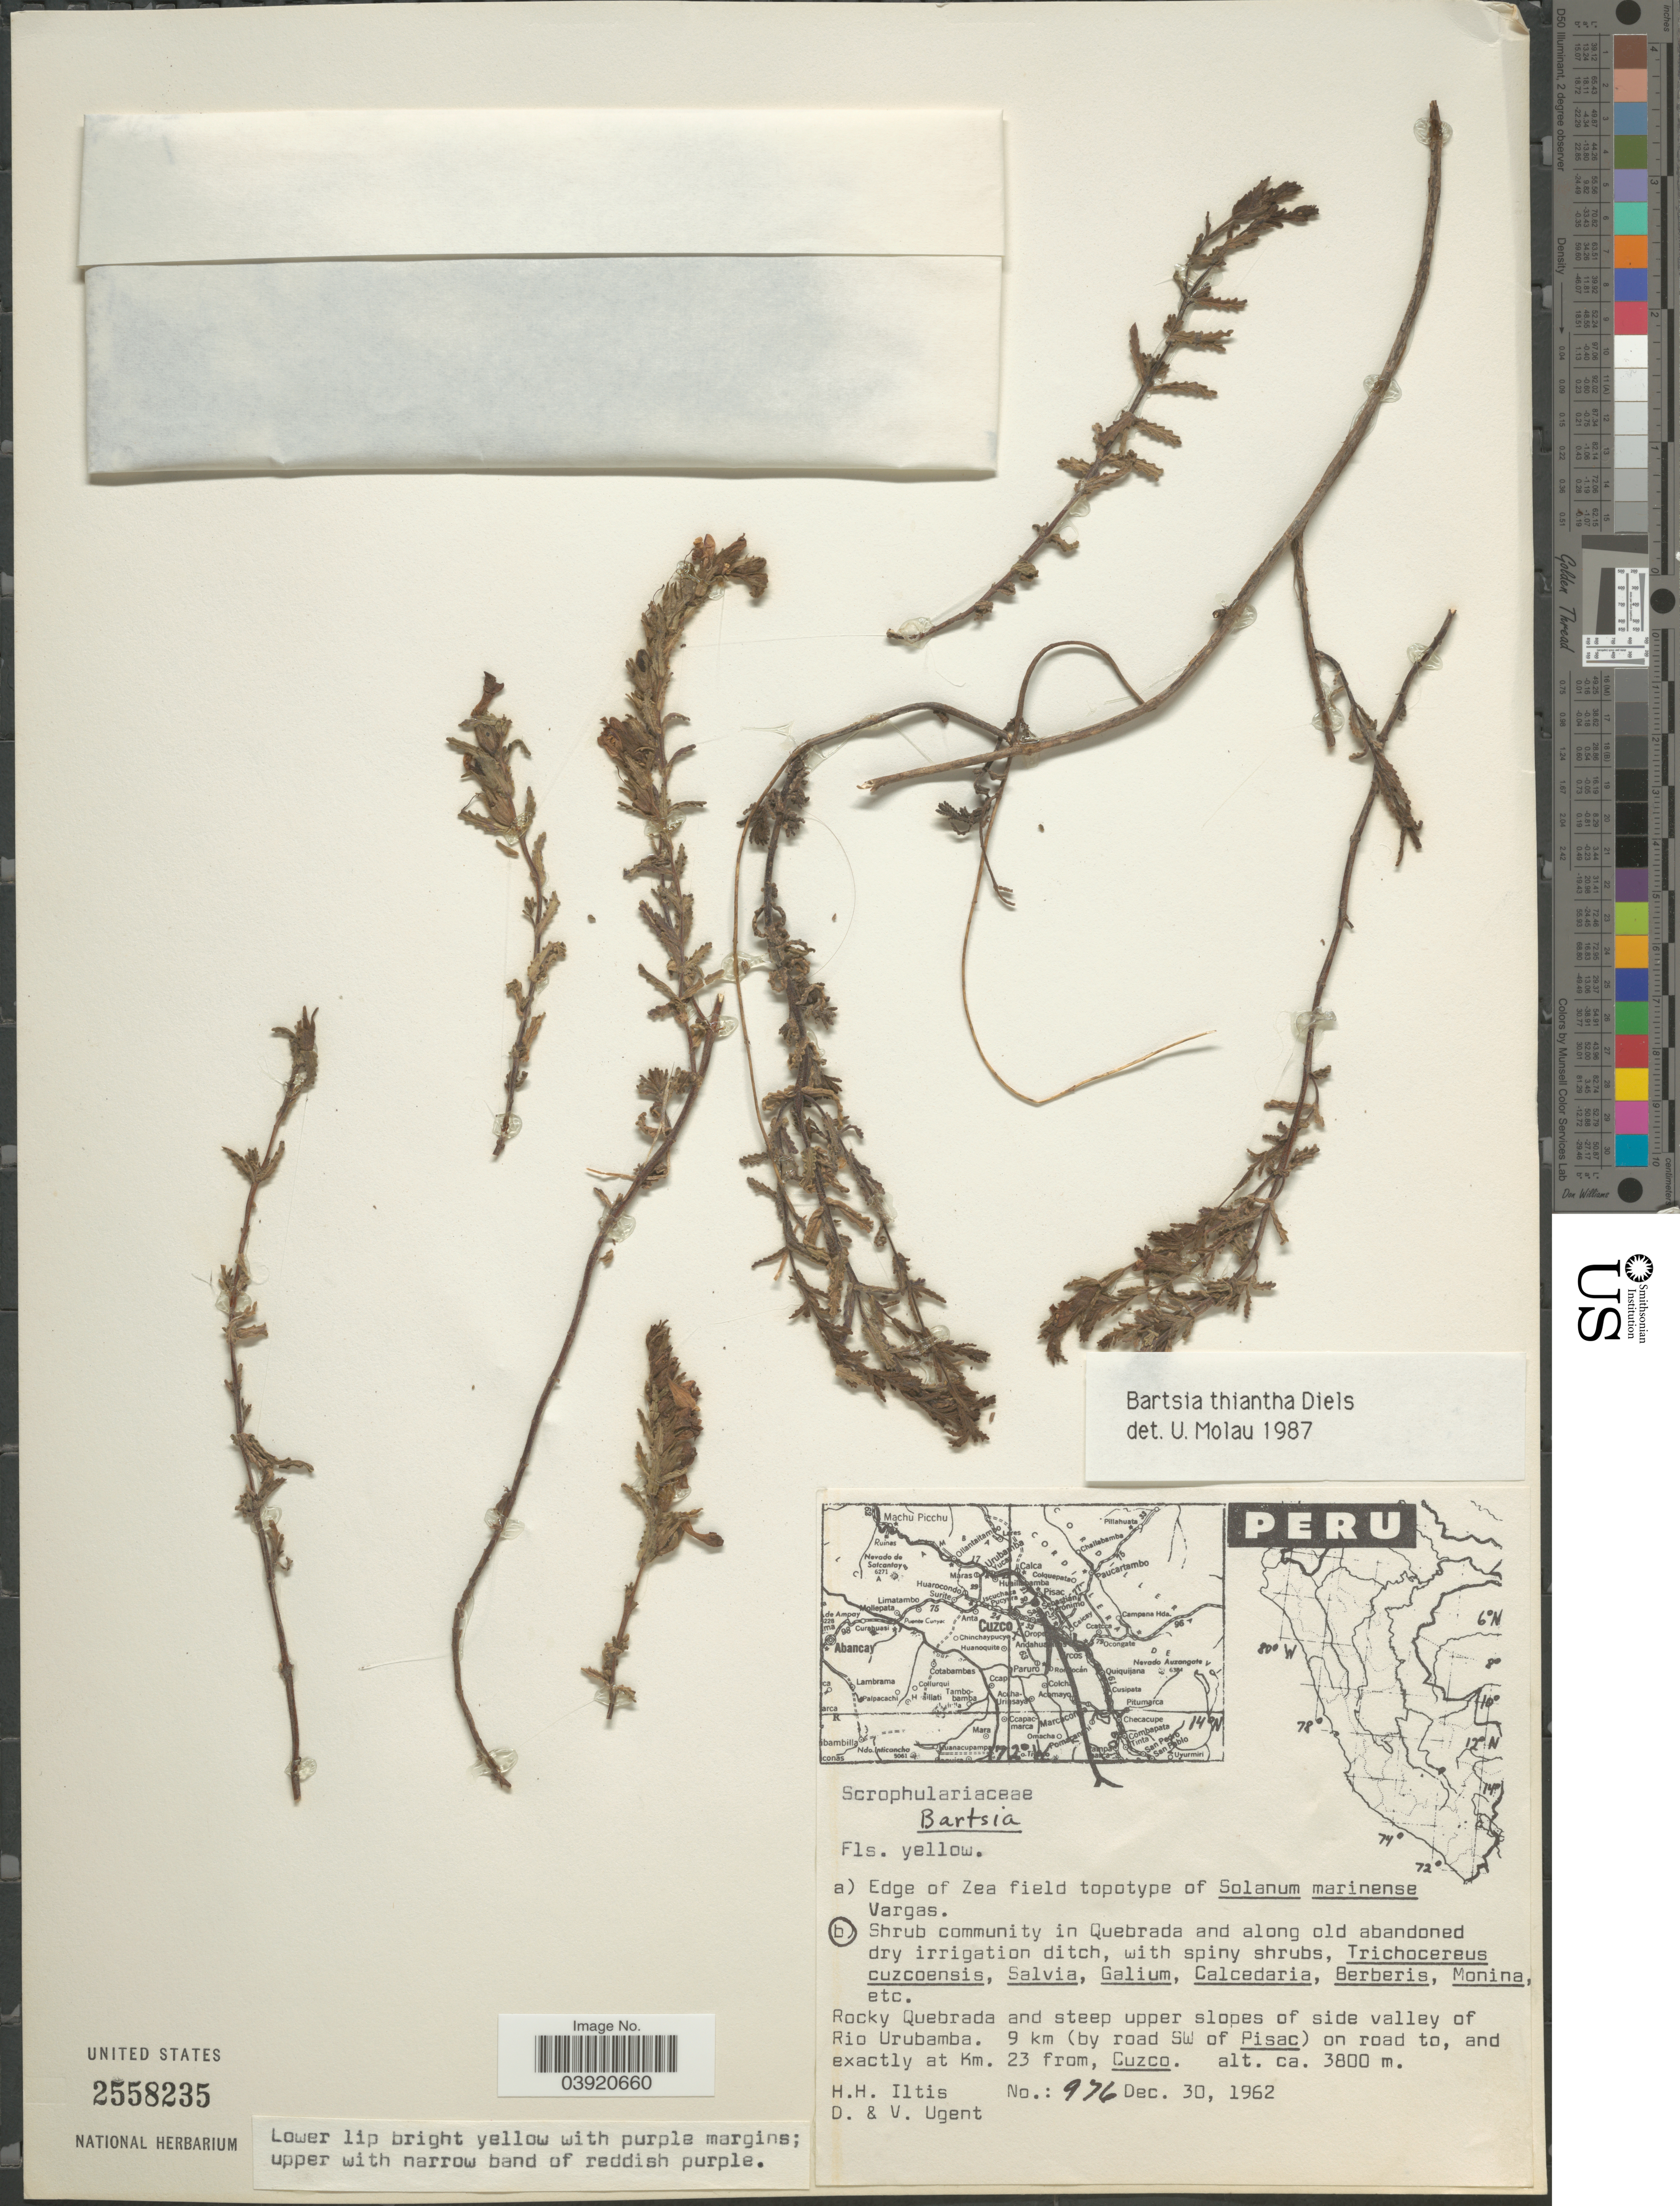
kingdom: Plantae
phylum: Tracheophyta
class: Magnoliopsida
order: Lamiales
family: Orobanchaceae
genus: Bartsia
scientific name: Bartsia thiantha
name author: Diels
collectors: H. H. Iltis, D. Ugent & V. Ugent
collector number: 976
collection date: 1962-12-30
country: Peru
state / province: Cusco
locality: Rocky Quebrada and steep upper slopes of side valley of Rio Urubamba. 9 km (by road SW of Pisac) on road to, and exactly at Km. 23.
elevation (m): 3800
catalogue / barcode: US 2558235